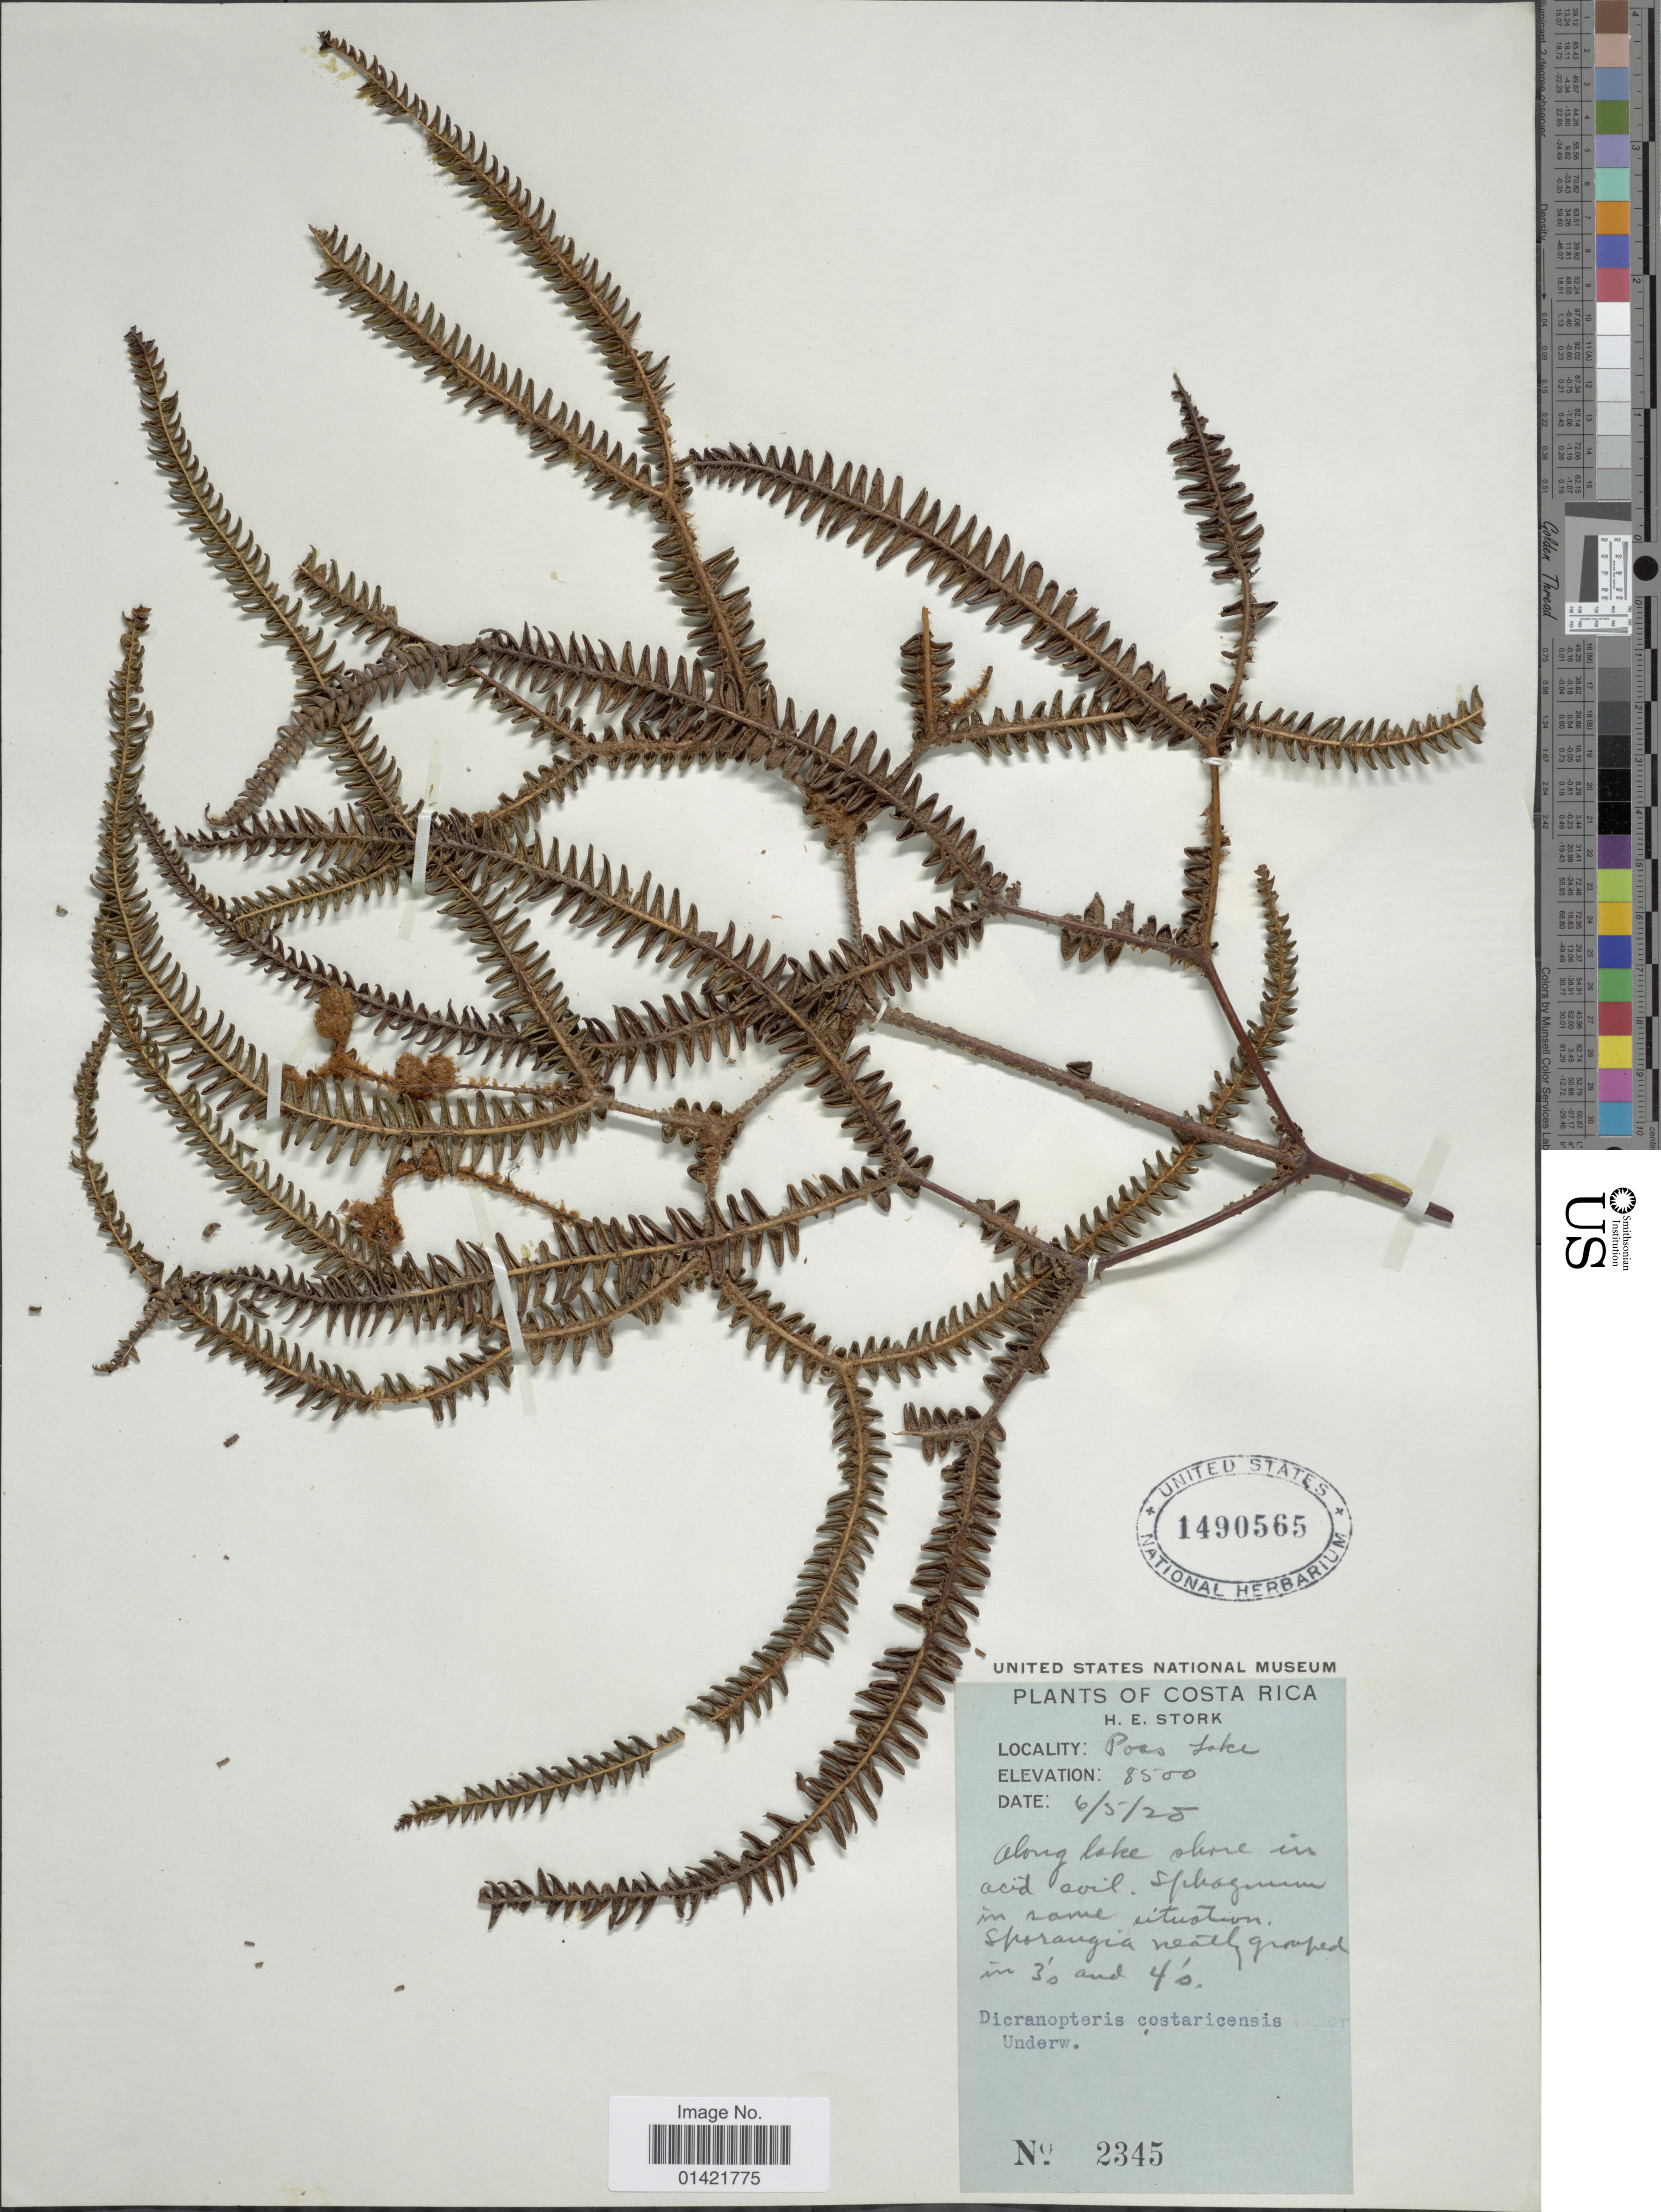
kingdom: Plantae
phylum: Tracheophyta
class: Polypodiopsida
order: Gleicheniales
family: Gleicheniaceae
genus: Sticherus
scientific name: Sticherus revolutus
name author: (Kunth) Ching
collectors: H. E. Stork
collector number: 2345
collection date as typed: Transcribed d/m/y: 6/5/25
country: Costa Rica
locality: Along lake shore in acid soil, Poas Lake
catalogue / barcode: US 1490565